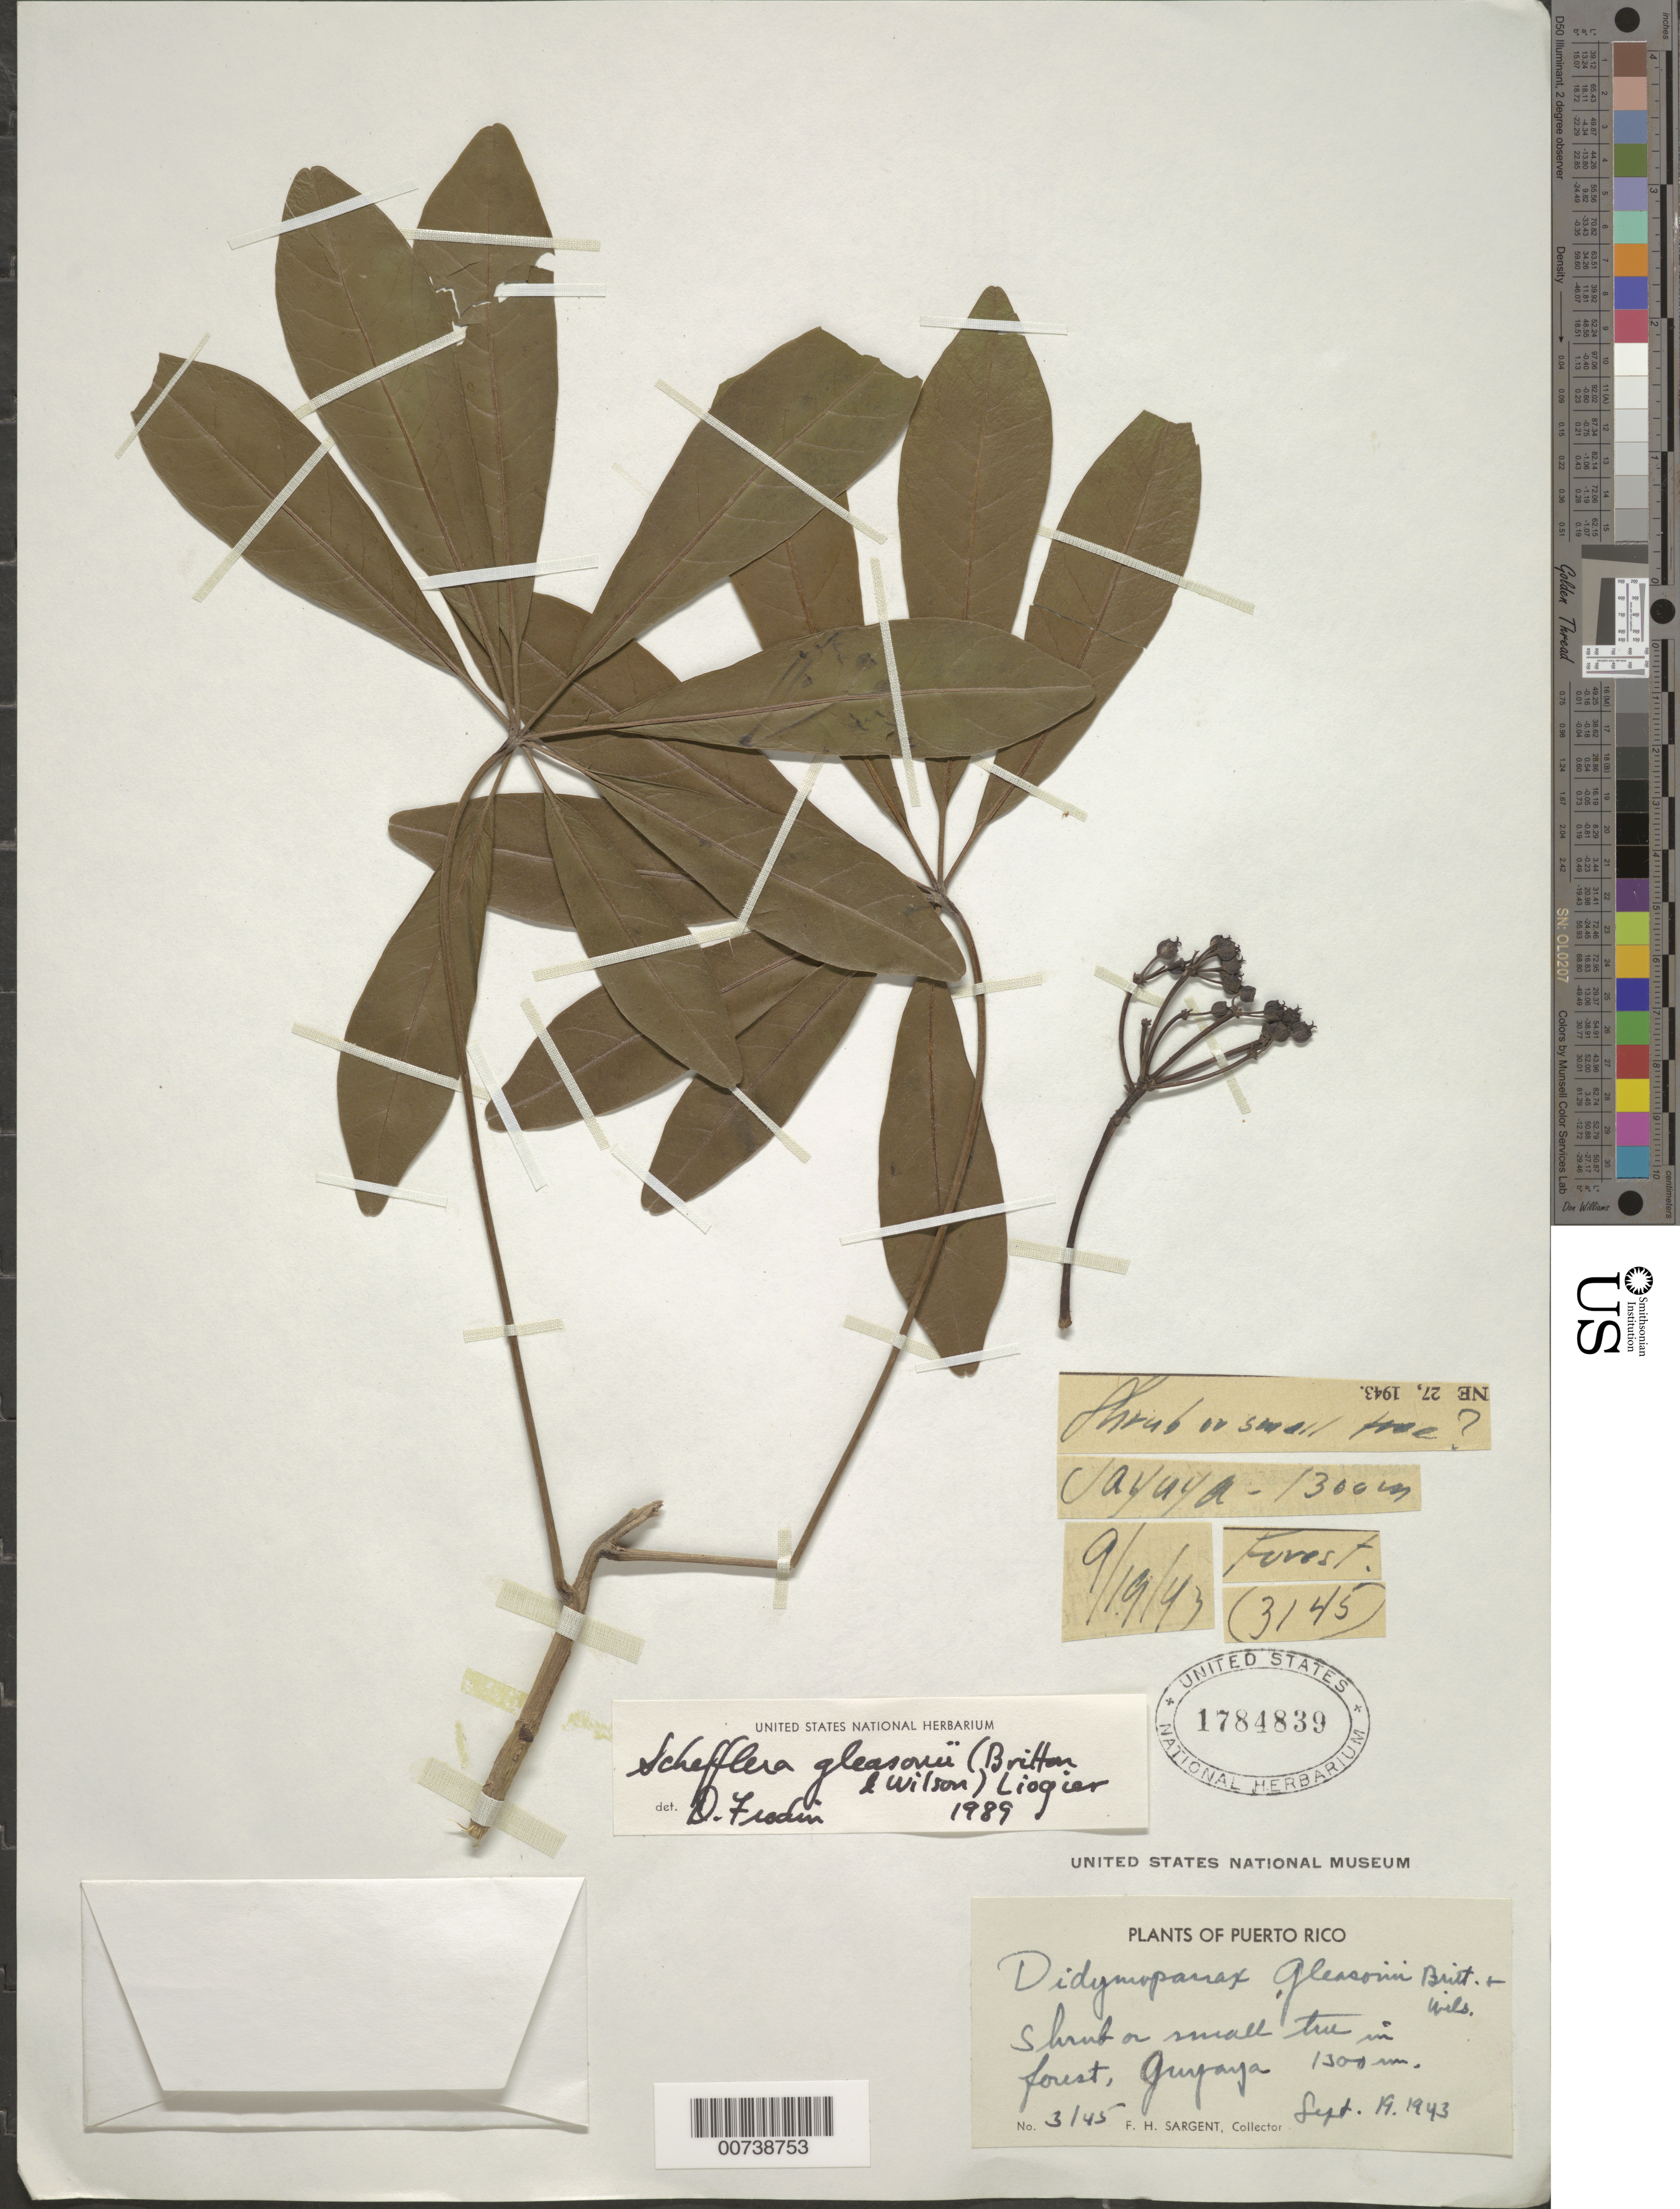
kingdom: Plantae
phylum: Tracheophyta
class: Magnoliopsida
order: Apiales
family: Araliaceae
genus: Schefflera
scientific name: Schefflera gleasonii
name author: (Britton & P. Wilson) Alain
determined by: Frodin, D. G.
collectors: F. H. Sargent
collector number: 3145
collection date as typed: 19 Sep 1943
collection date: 1943-09-19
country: Puerto Rico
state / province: Jayuya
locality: Jayuya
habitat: In forest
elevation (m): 1300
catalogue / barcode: US 1784839